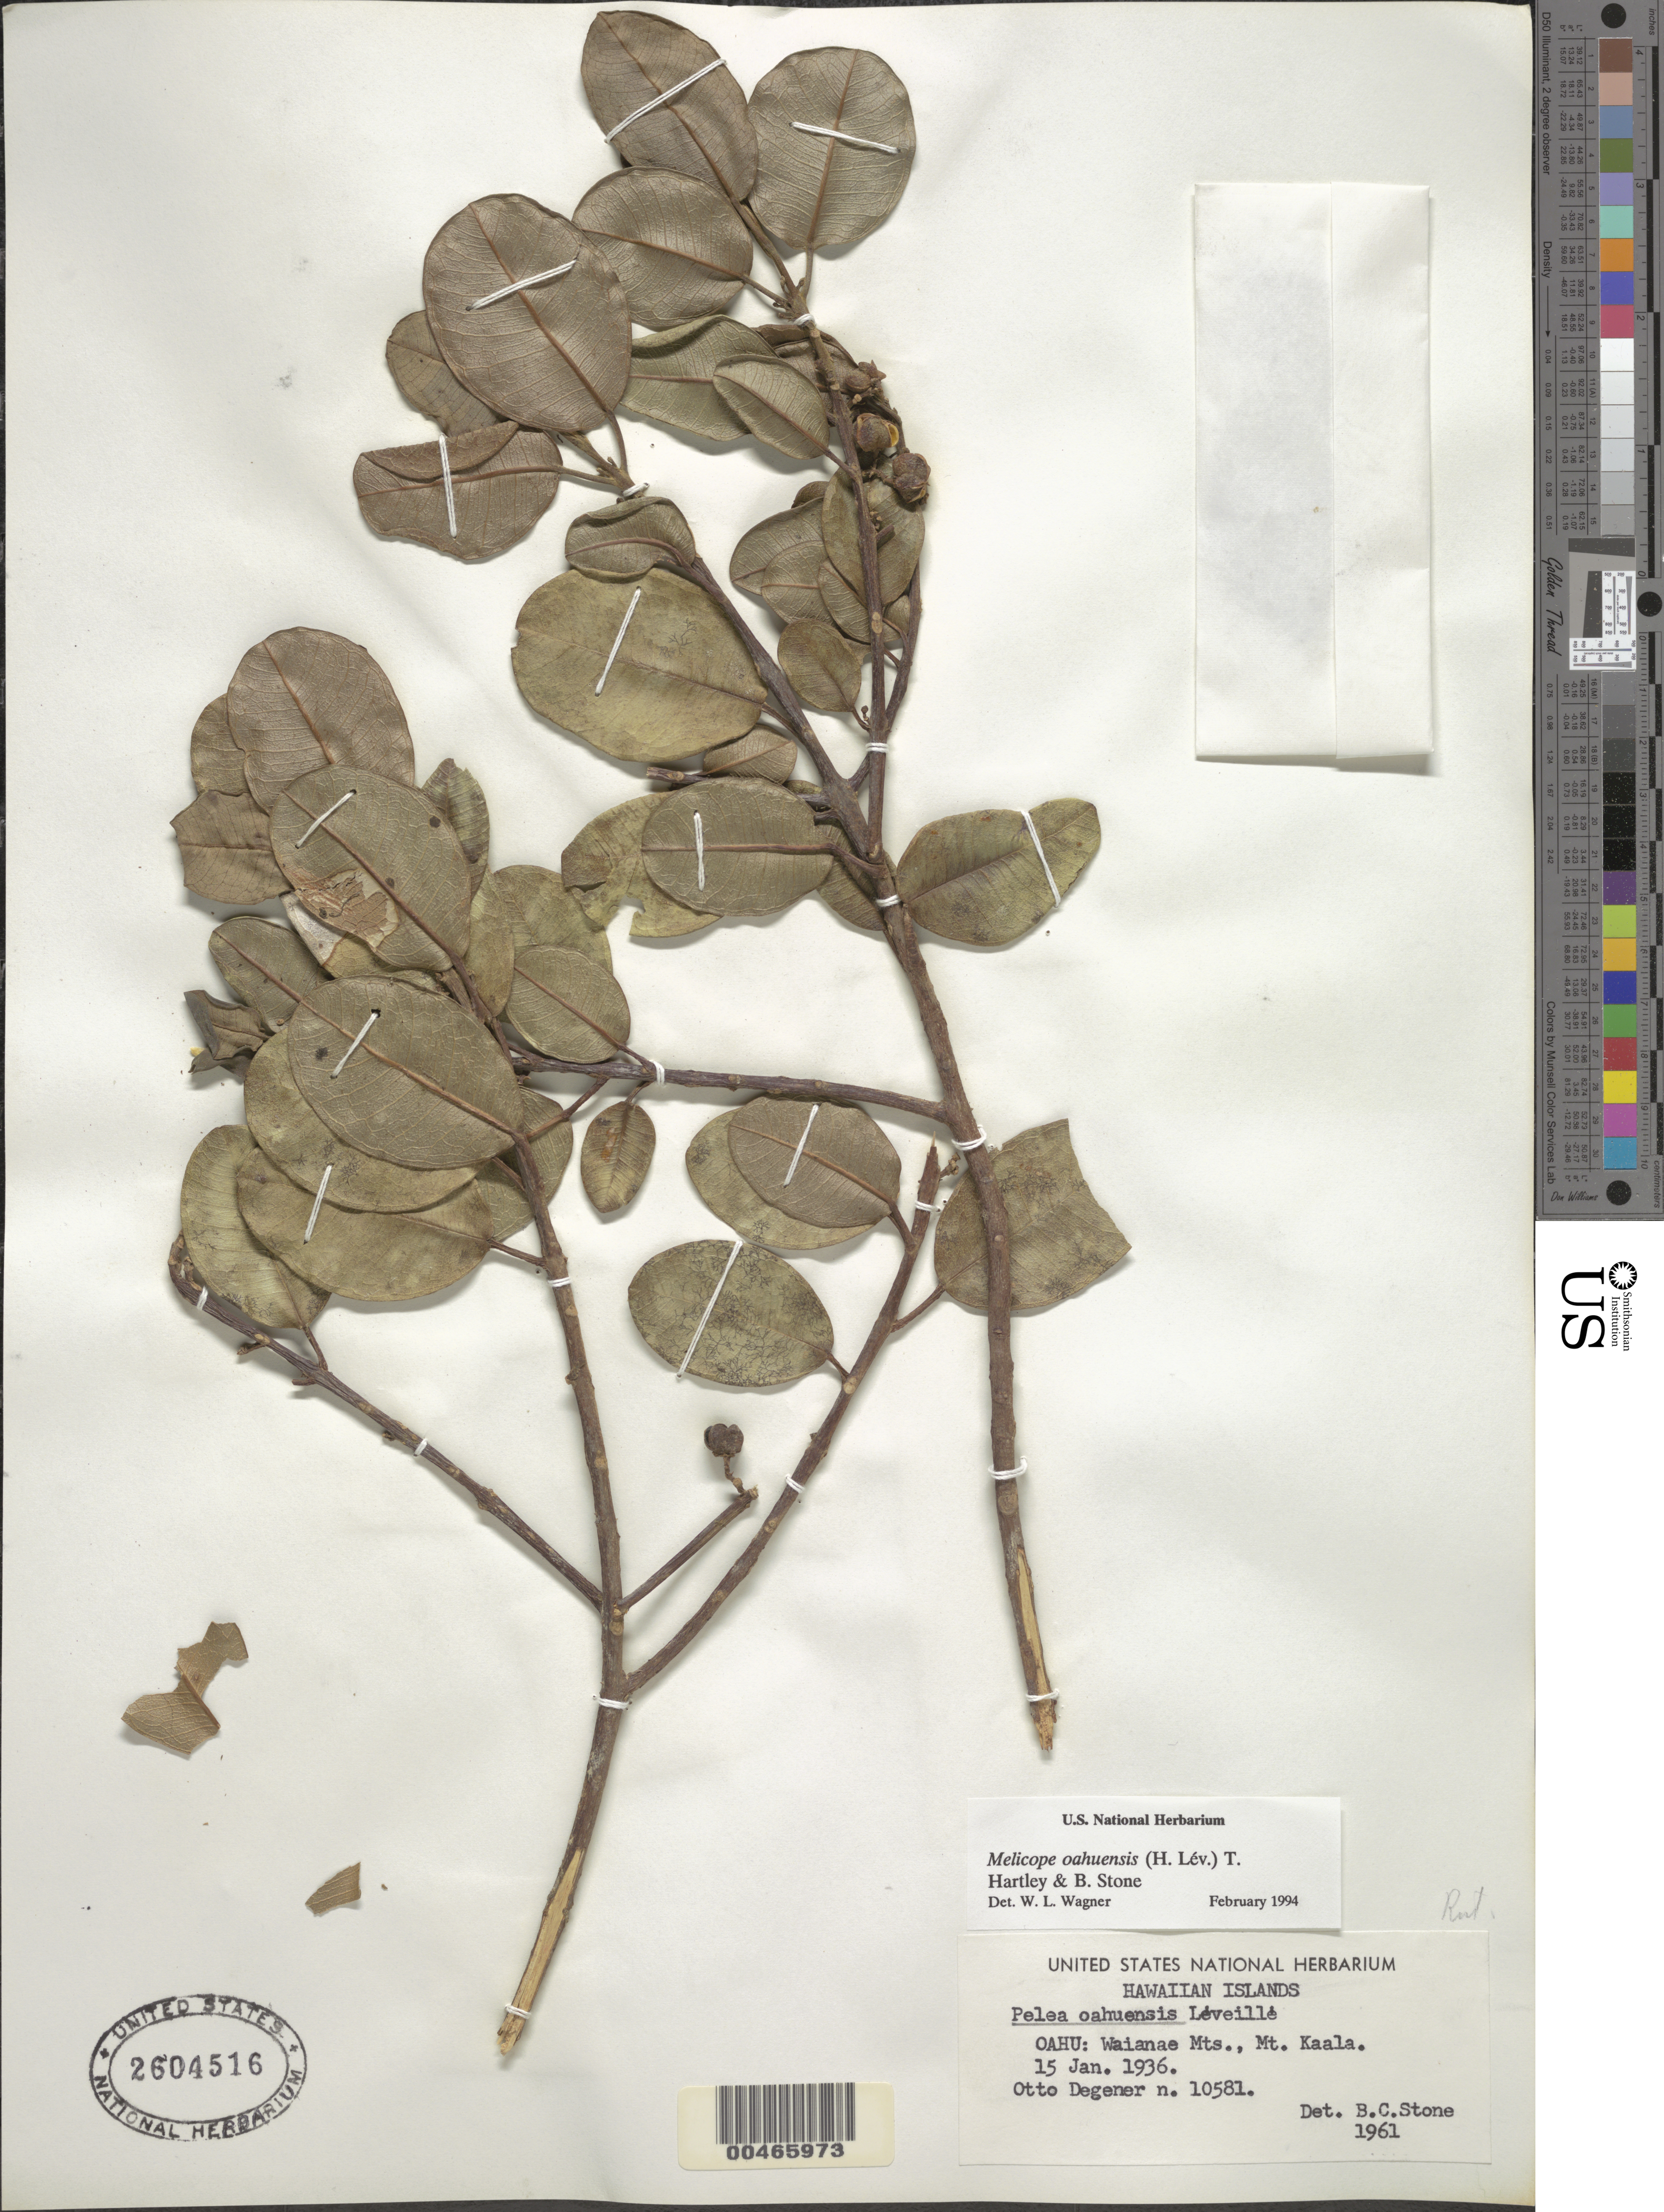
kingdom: Plantae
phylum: Tracheophyta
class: Magnoliopsida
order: Sapindales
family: Rutaceae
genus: Melicope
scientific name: Melicope oahuensis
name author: (H. Lév.) T.G. Hartley & B.C. Stone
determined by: Wagner, W. L., (BOT), Smithsonian Institution - National Museum of Natural History (UNITED STATES)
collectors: O. Degener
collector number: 10581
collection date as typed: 15 Jan 1936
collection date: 1936-01-15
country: United States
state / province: Hawaii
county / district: Honolulu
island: Oahu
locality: Waianae Mts., Mt. Kaala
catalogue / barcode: US 2604516